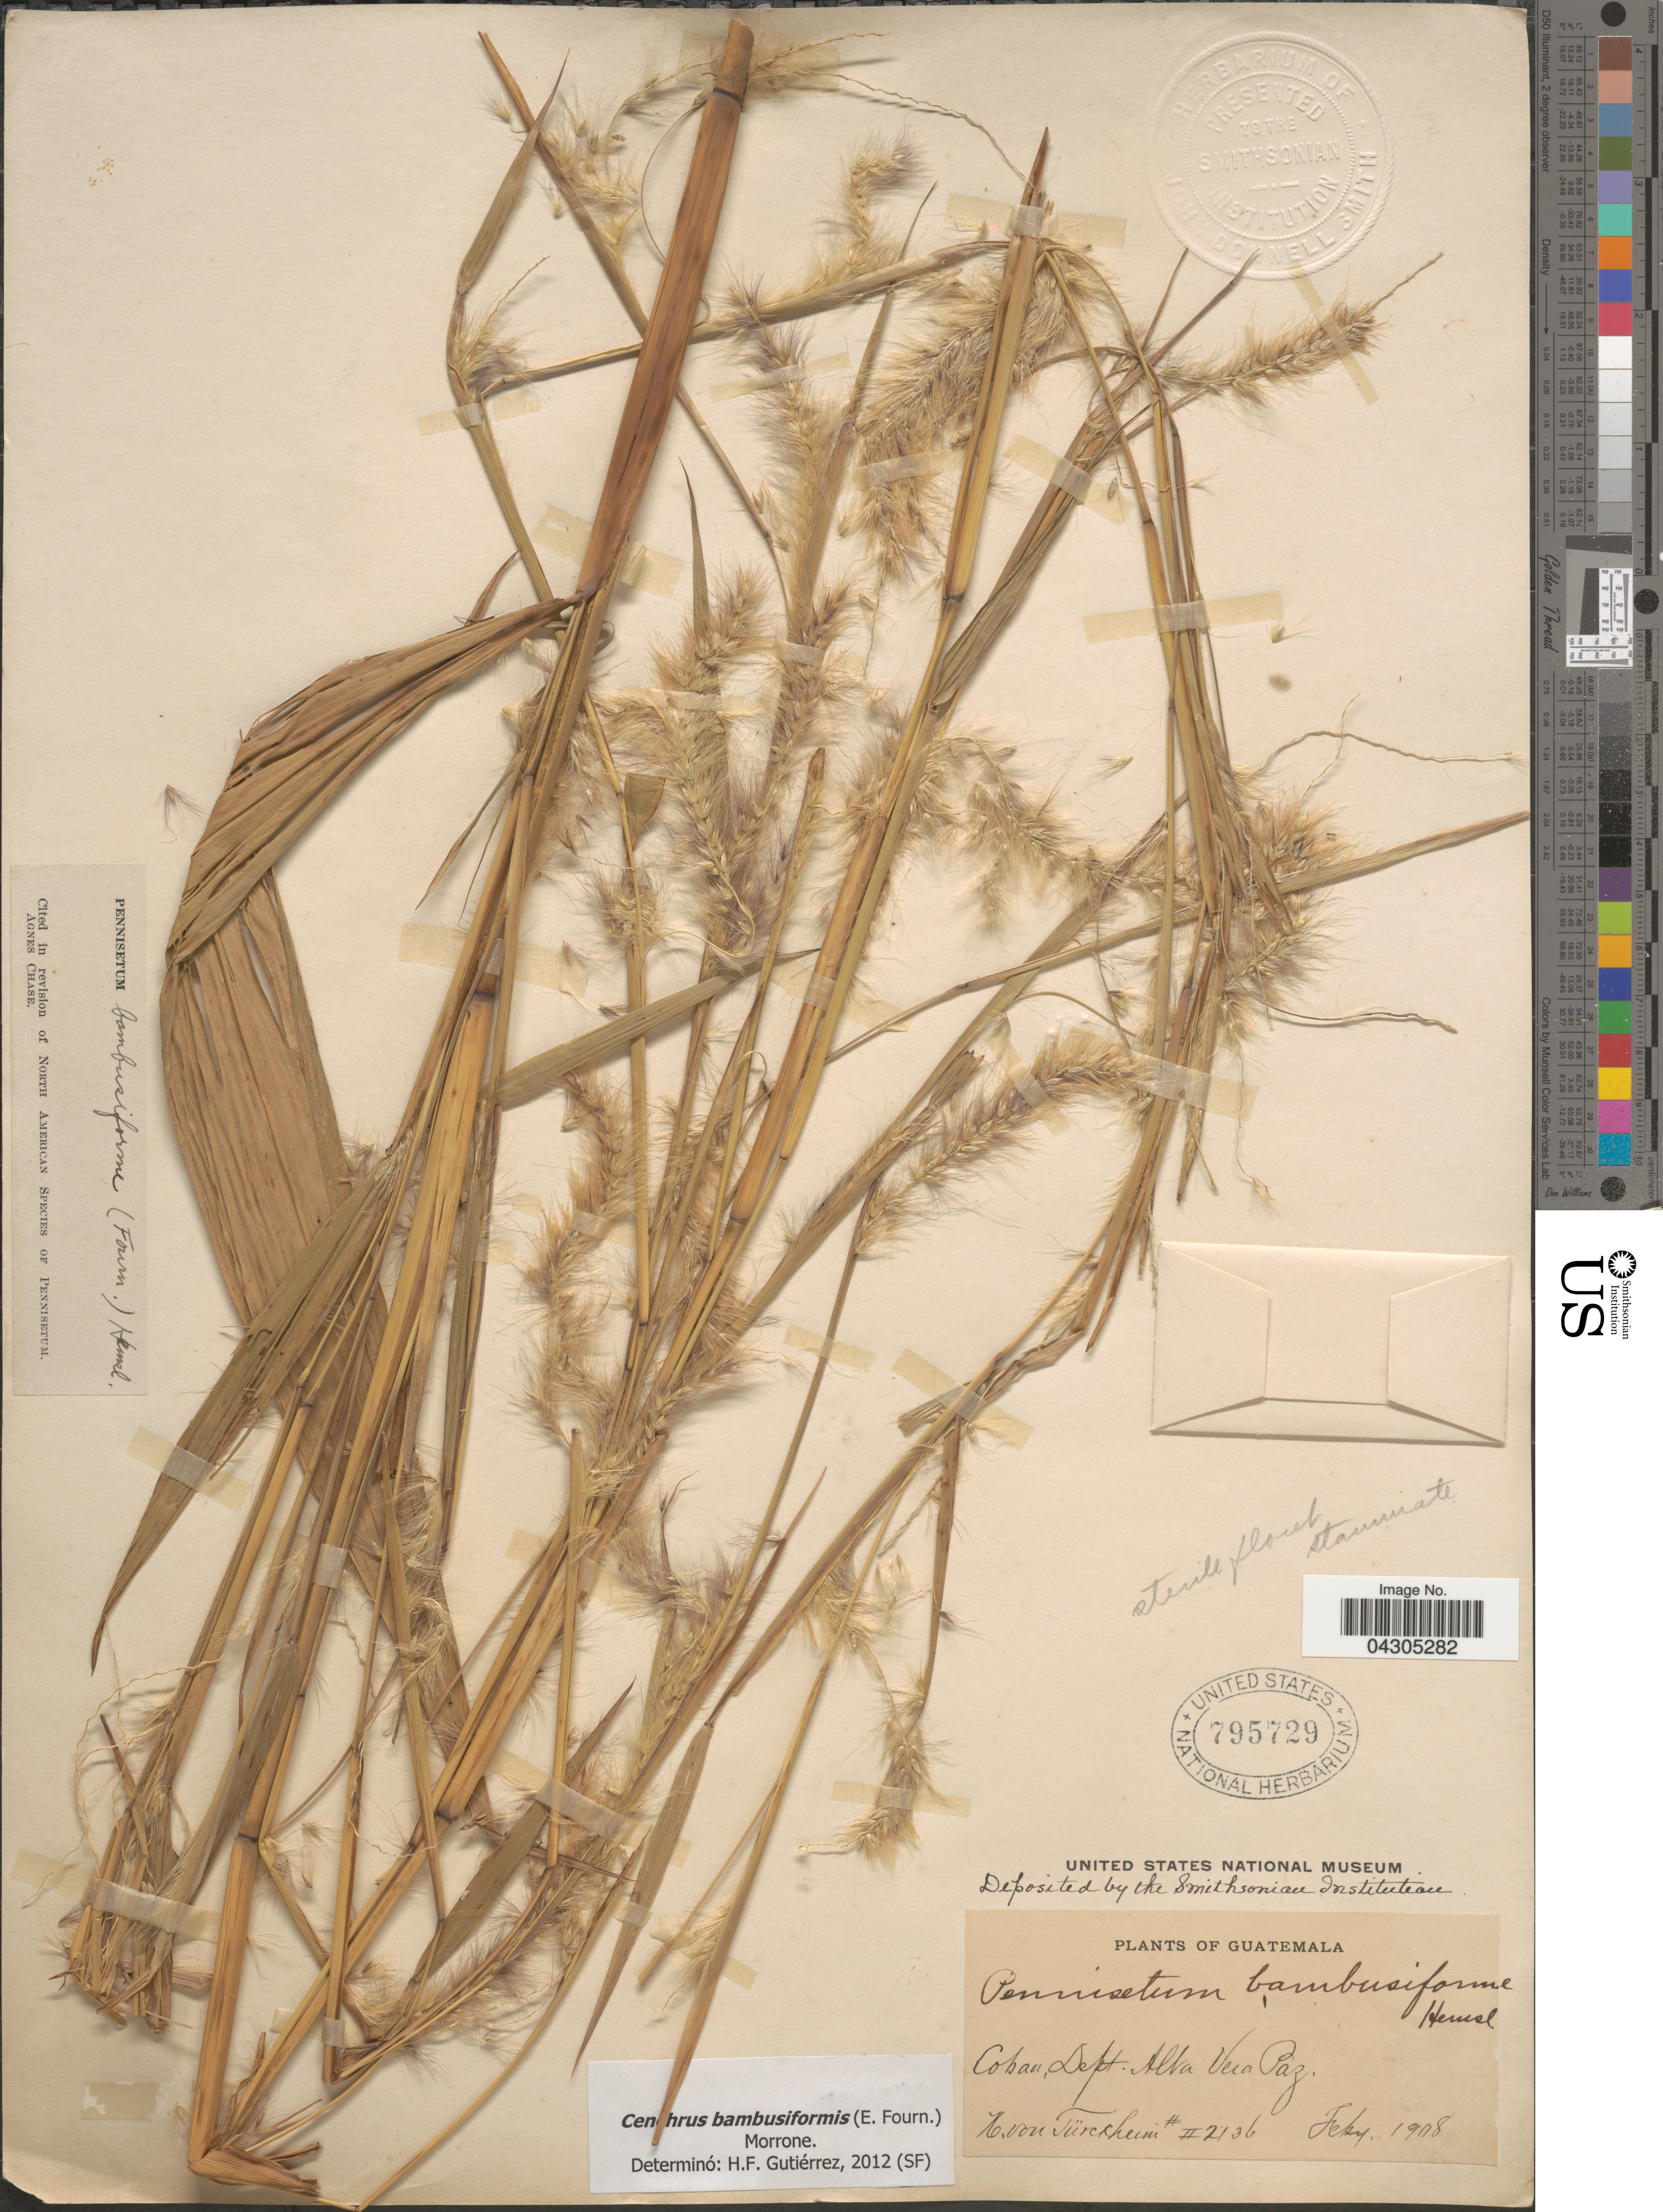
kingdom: Plantae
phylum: Tracheophyta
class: Liliopsida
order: Poales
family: Poaceae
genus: Cenchrus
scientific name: Cenchrus bambusiformis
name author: (E. Fourn.) Morrone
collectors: H. von Türckheim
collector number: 2136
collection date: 1908-02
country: Guatemala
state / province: Alta Verapaz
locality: Coban, Depart. Alta Vera Paz.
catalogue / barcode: US 795729